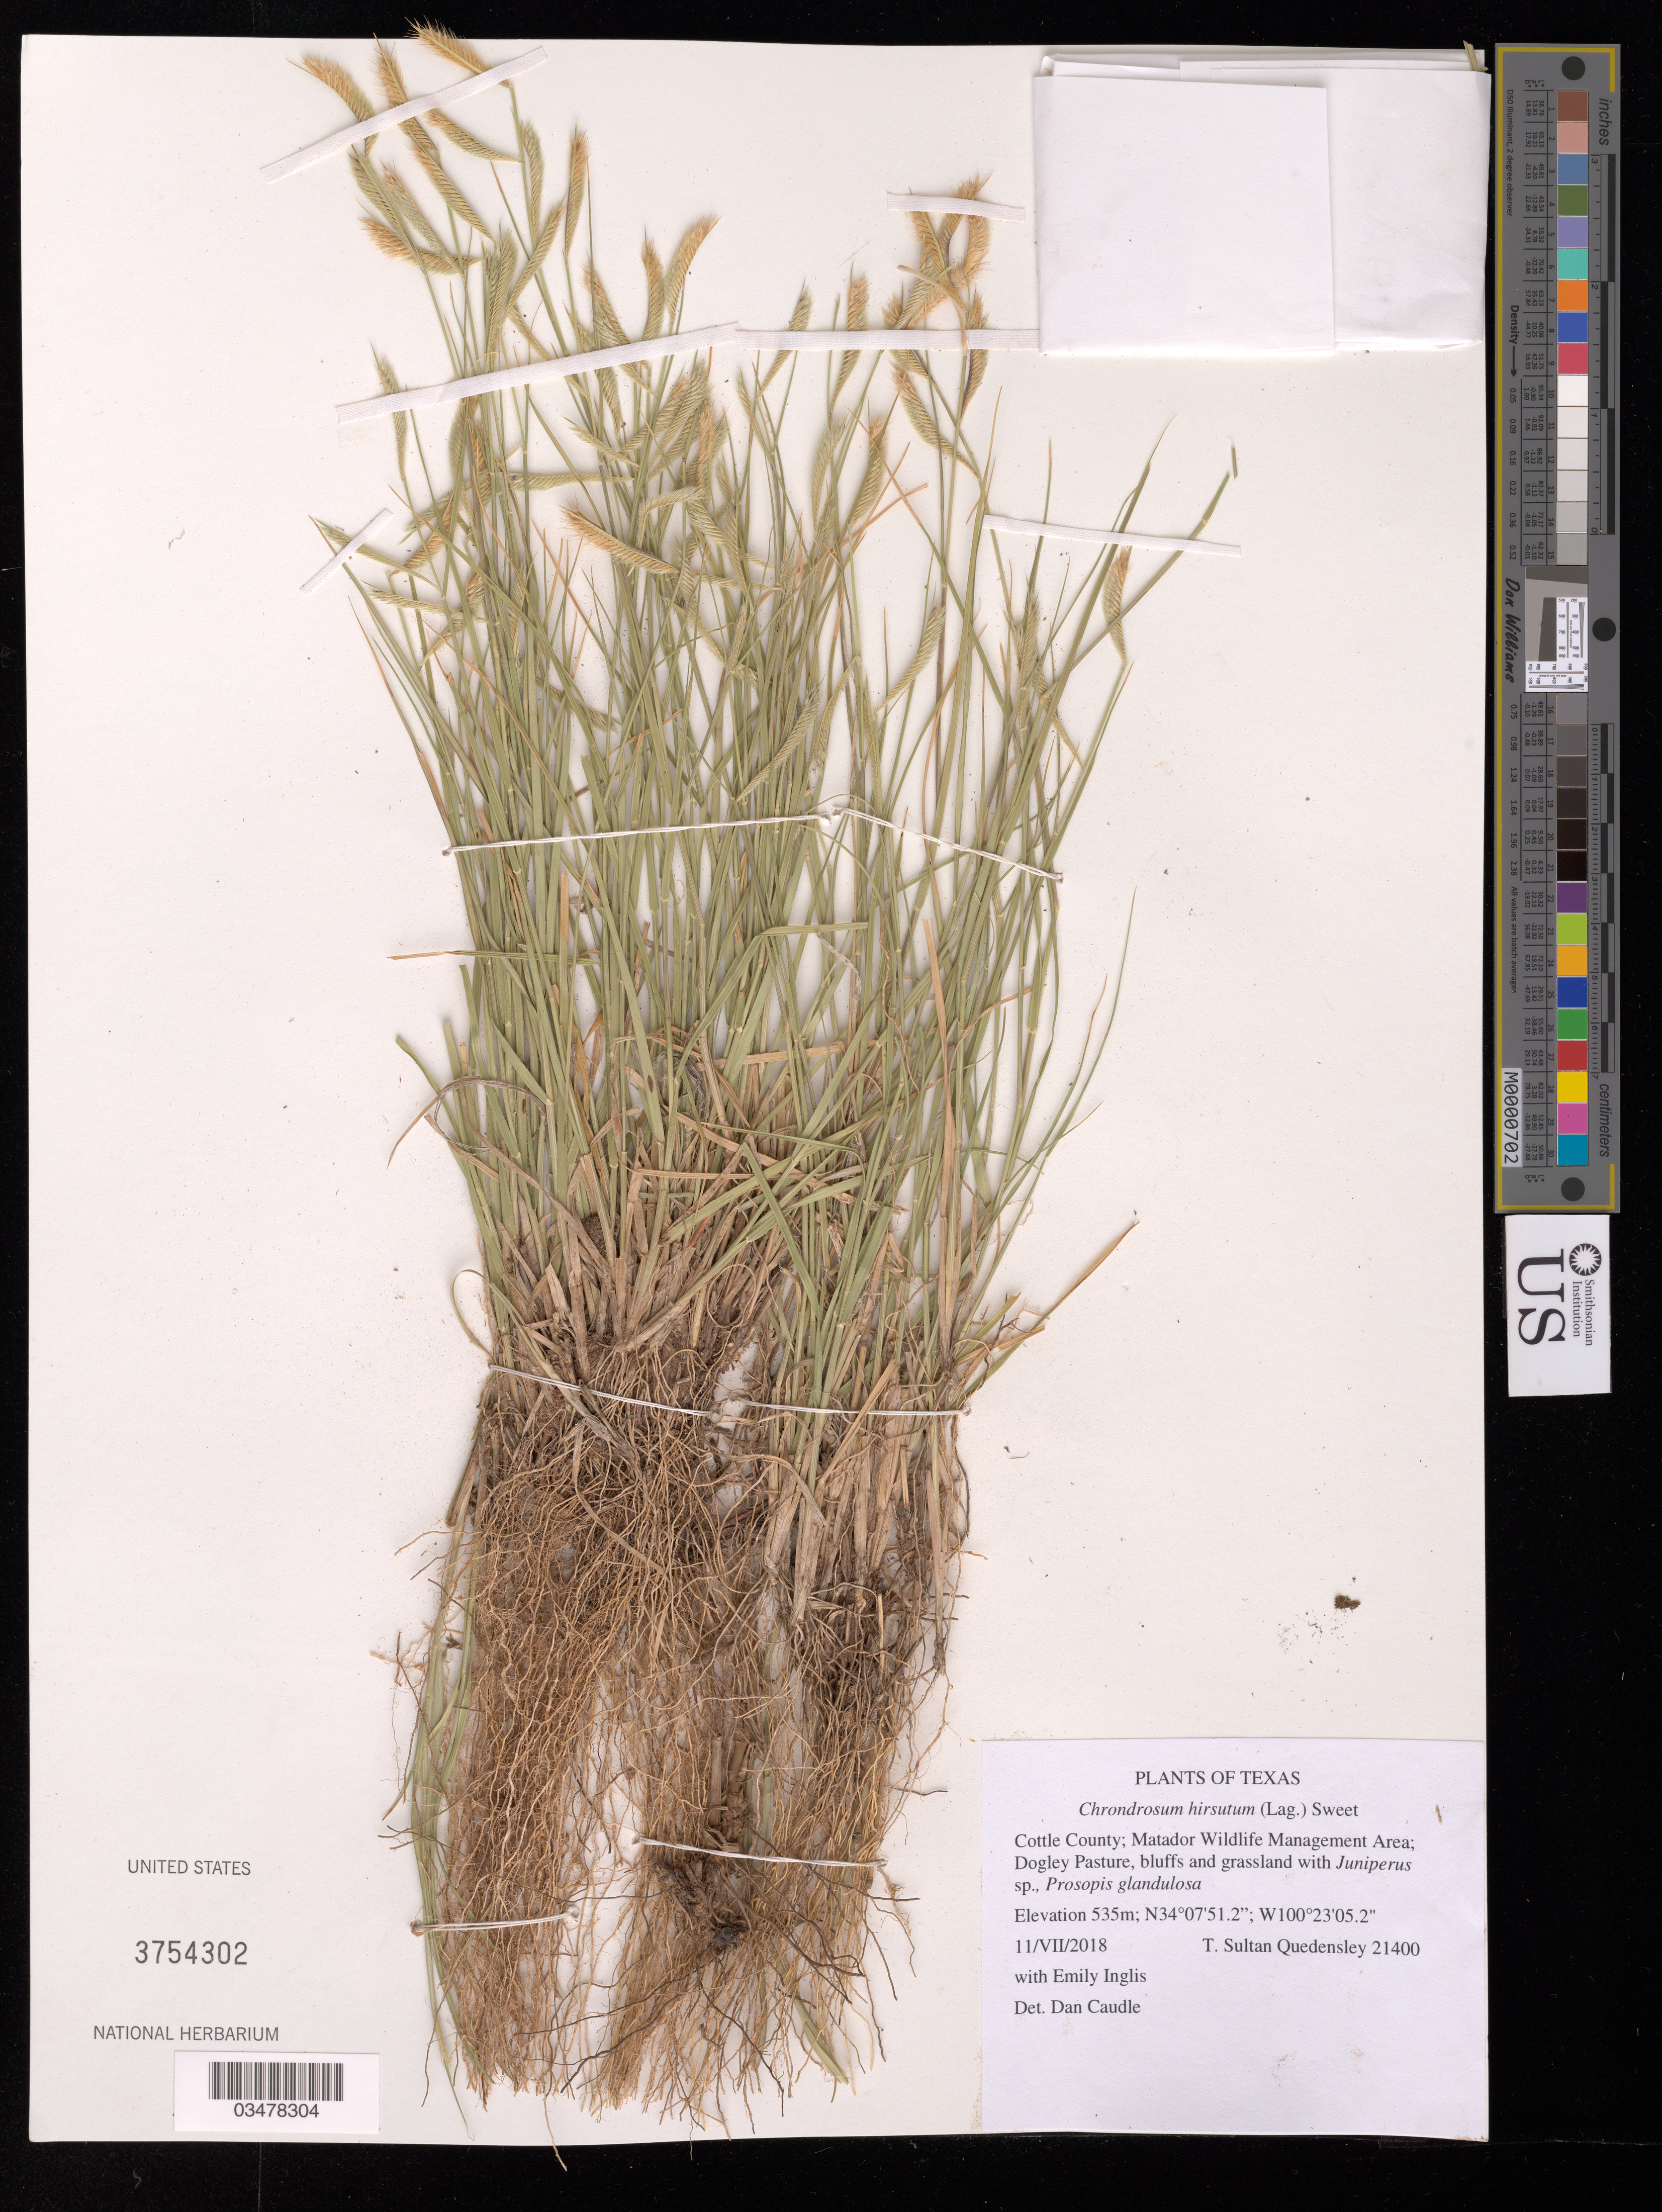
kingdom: Plantae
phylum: Tracheophyta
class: Liliopsida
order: Poales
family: Poaceae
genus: Chondrosum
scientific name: Chondrosum hirsutum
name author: (Lag.) Sweet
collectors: T. S. Quedensley & E. Inglis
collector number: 21400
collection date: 2018-07-11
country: United States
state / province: Texas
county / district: Cottle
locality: Matador Wildlife Management Area. Dogley Pasture.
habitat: Bluffs and grassland with Juniperus sp., Prosopis glandulosa.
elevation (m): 535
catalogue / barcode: US 3754302